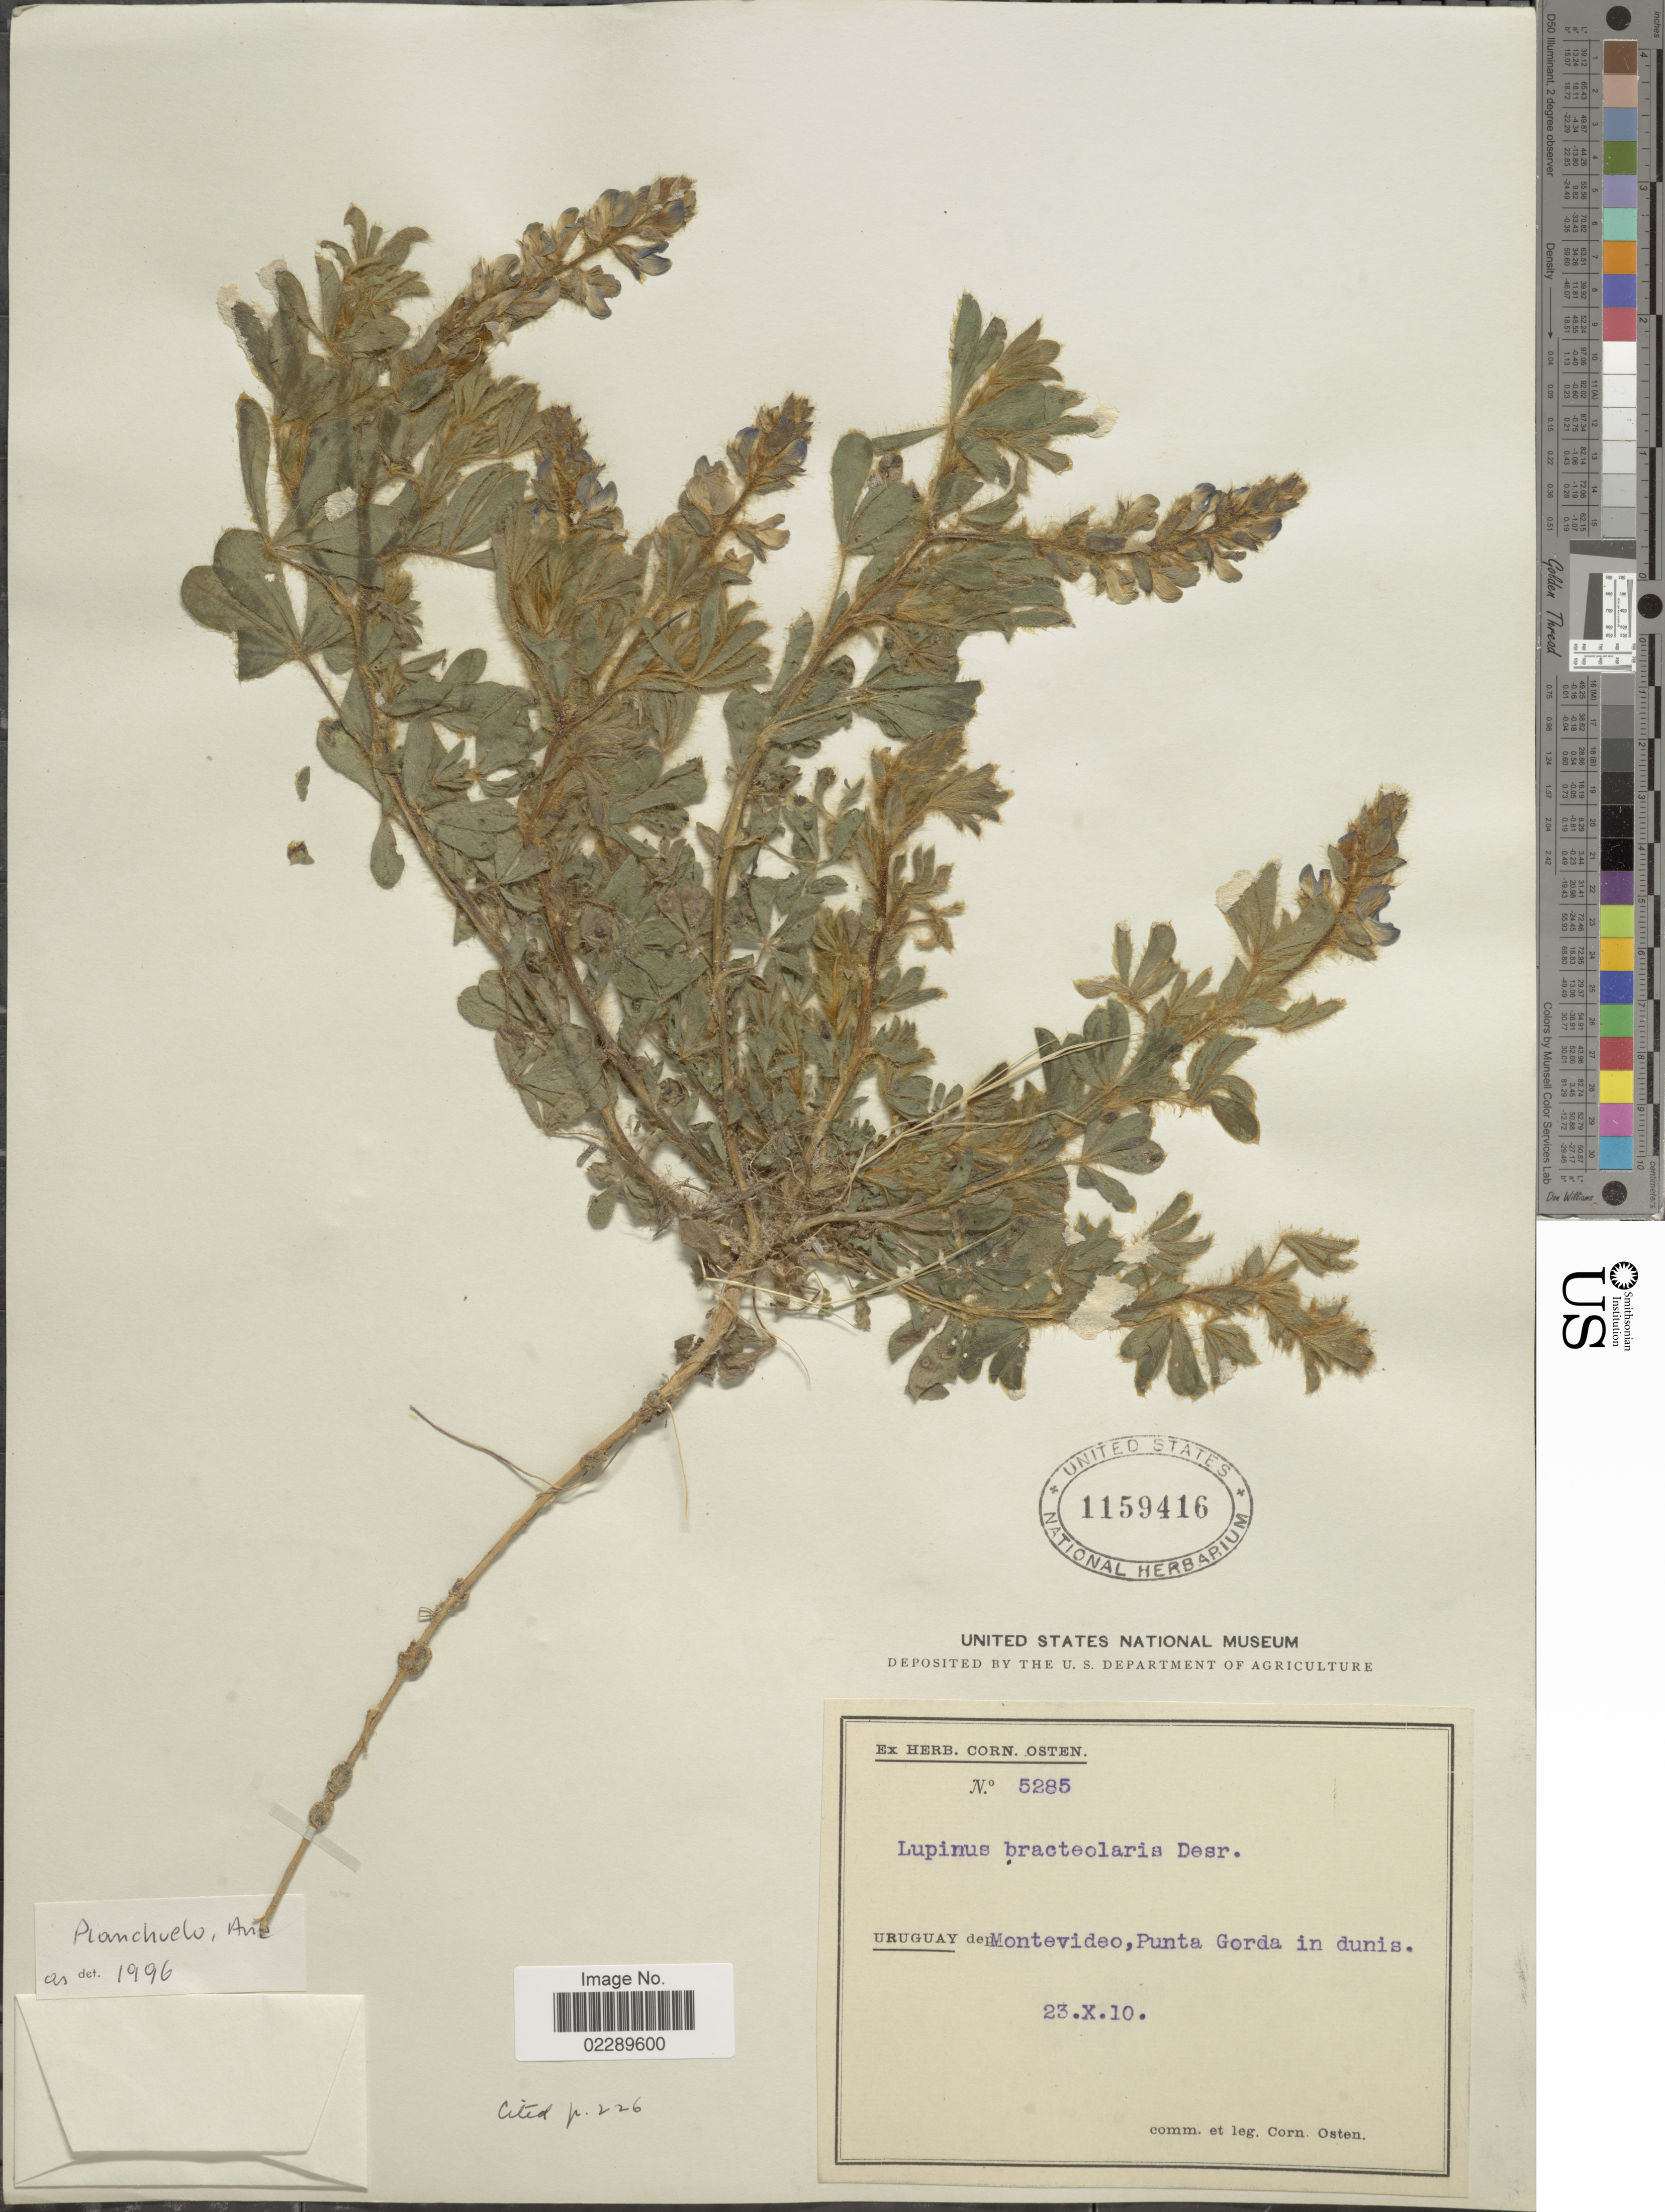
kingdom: Plantae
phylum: Tracheophyta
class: Magnoliopsida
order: Fabales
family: Fabaceae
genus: Lupinus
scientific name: Lupinus bracteolaris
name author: Desr.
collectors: C. Osten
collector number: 5285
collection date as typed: Transcribed d/m/y: 23/10/10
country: Uruguay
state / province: Montevideo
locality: Uruguay dep. Montevideo, Punta Gorda in dunis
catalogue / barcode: US 1159416